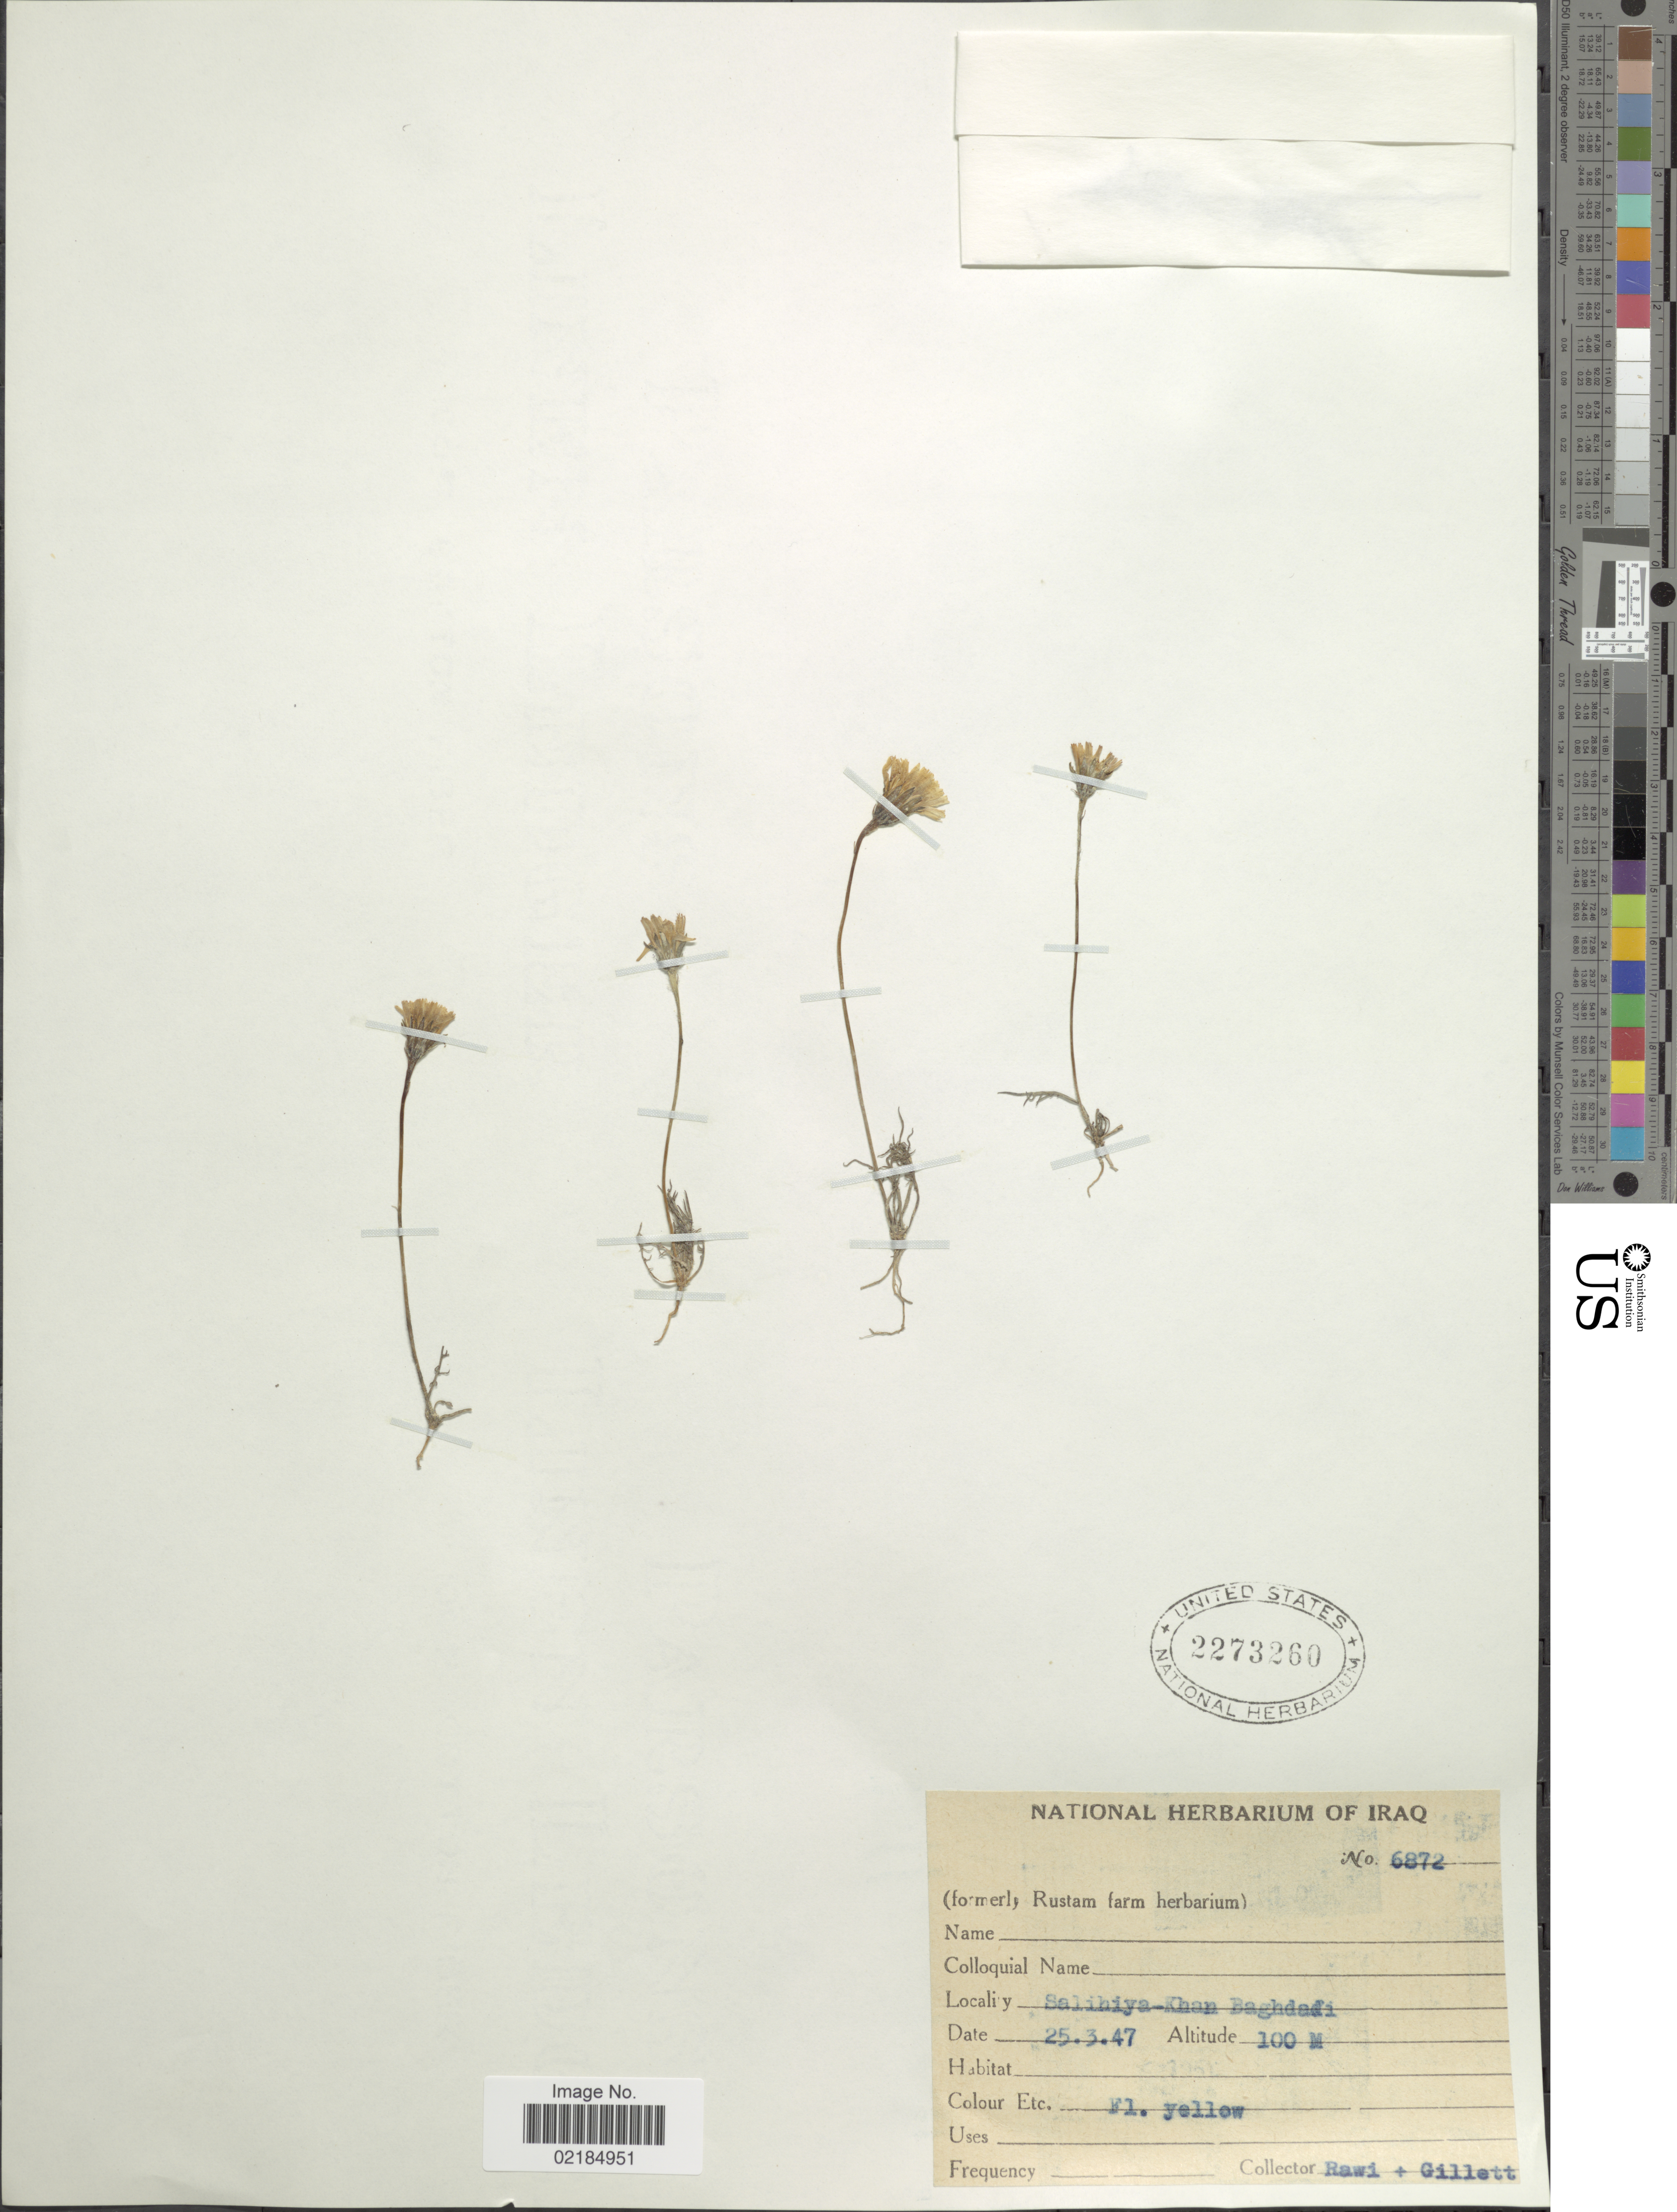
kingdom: Plantae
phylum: Tracheophyta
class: Magnoliopsida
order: Asterales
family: Asteraceae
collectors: -. Rawi & Gillett, --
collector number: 6872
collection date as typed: Transcribed d/m/y: 25/3/47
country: Iraq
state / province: Baghdad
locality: Salihiya Khan Baghdadi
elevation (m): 100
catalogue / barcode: US 2273260